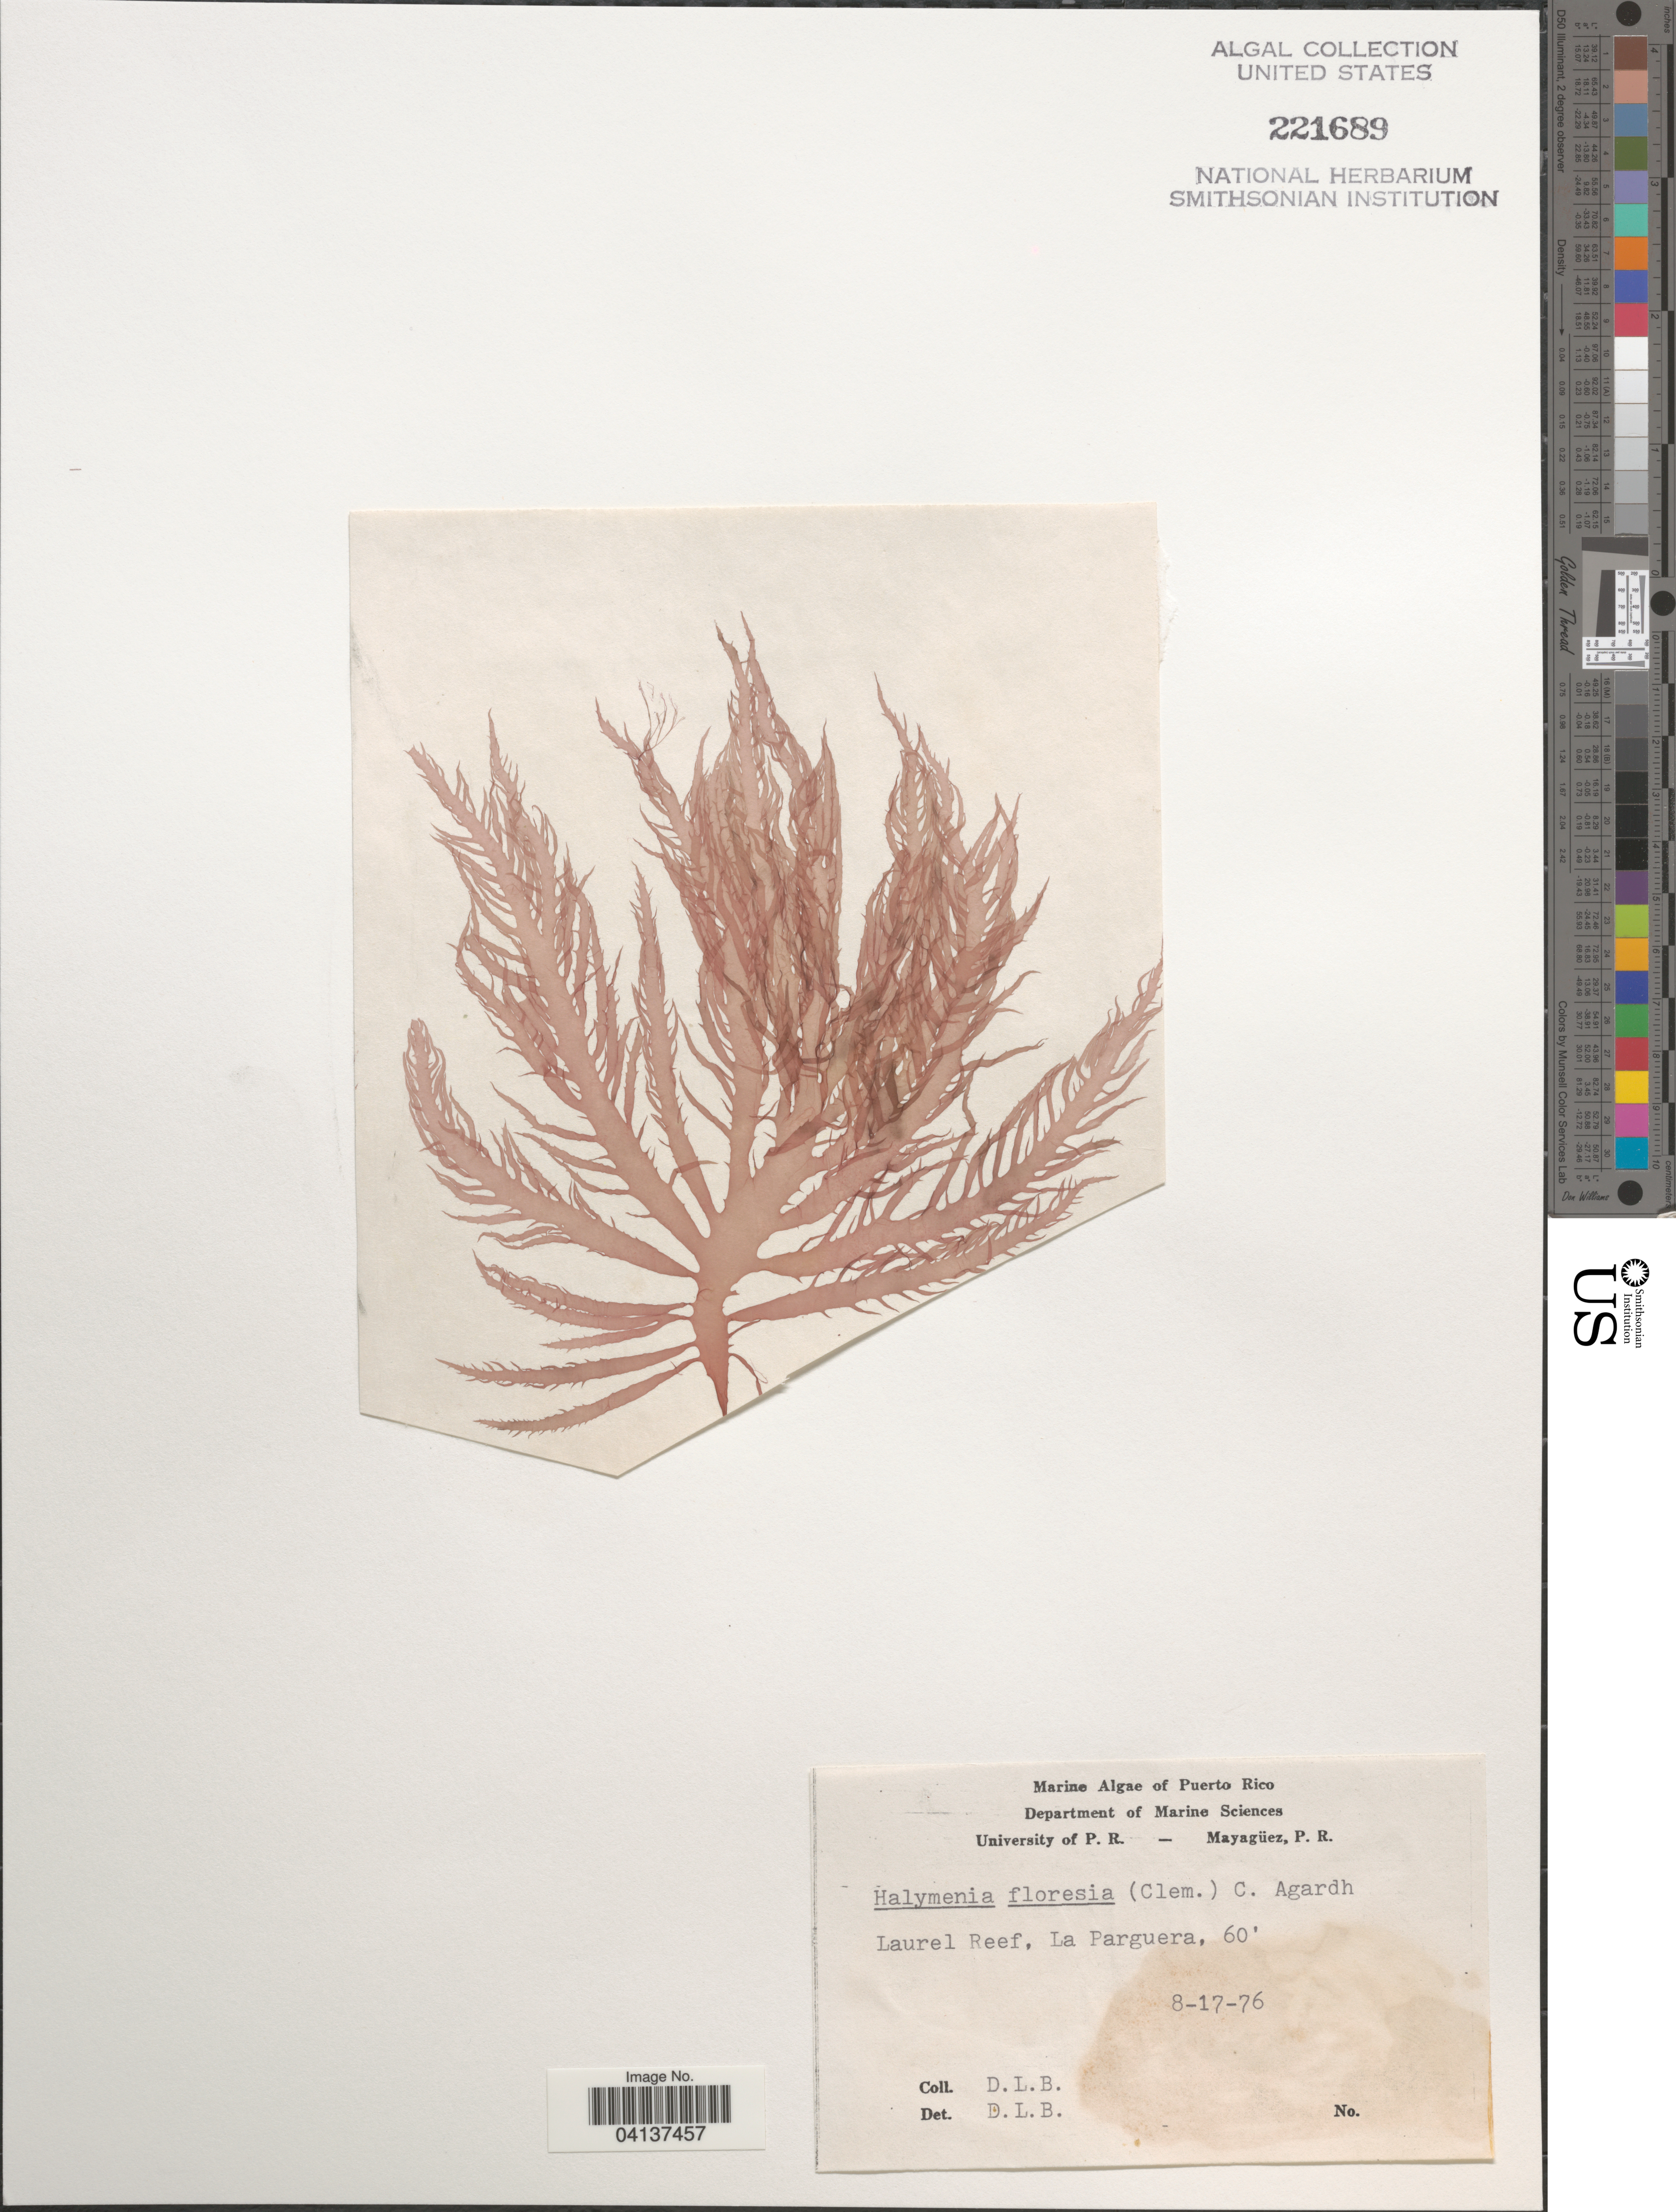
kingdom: Plantae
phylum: Rhodophyta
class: Florideophyceae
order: Halymeniales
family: Halymeniaceae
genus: Halymenia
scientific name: Halymenia floresii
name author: (Clemente) C. Agardh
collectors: D. L. B.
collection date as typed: Transcribed d/m/y: 17/8/76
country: Puerto Rico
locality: Laurel Reef, La Parguera.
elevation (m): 18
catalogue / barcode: US 221689